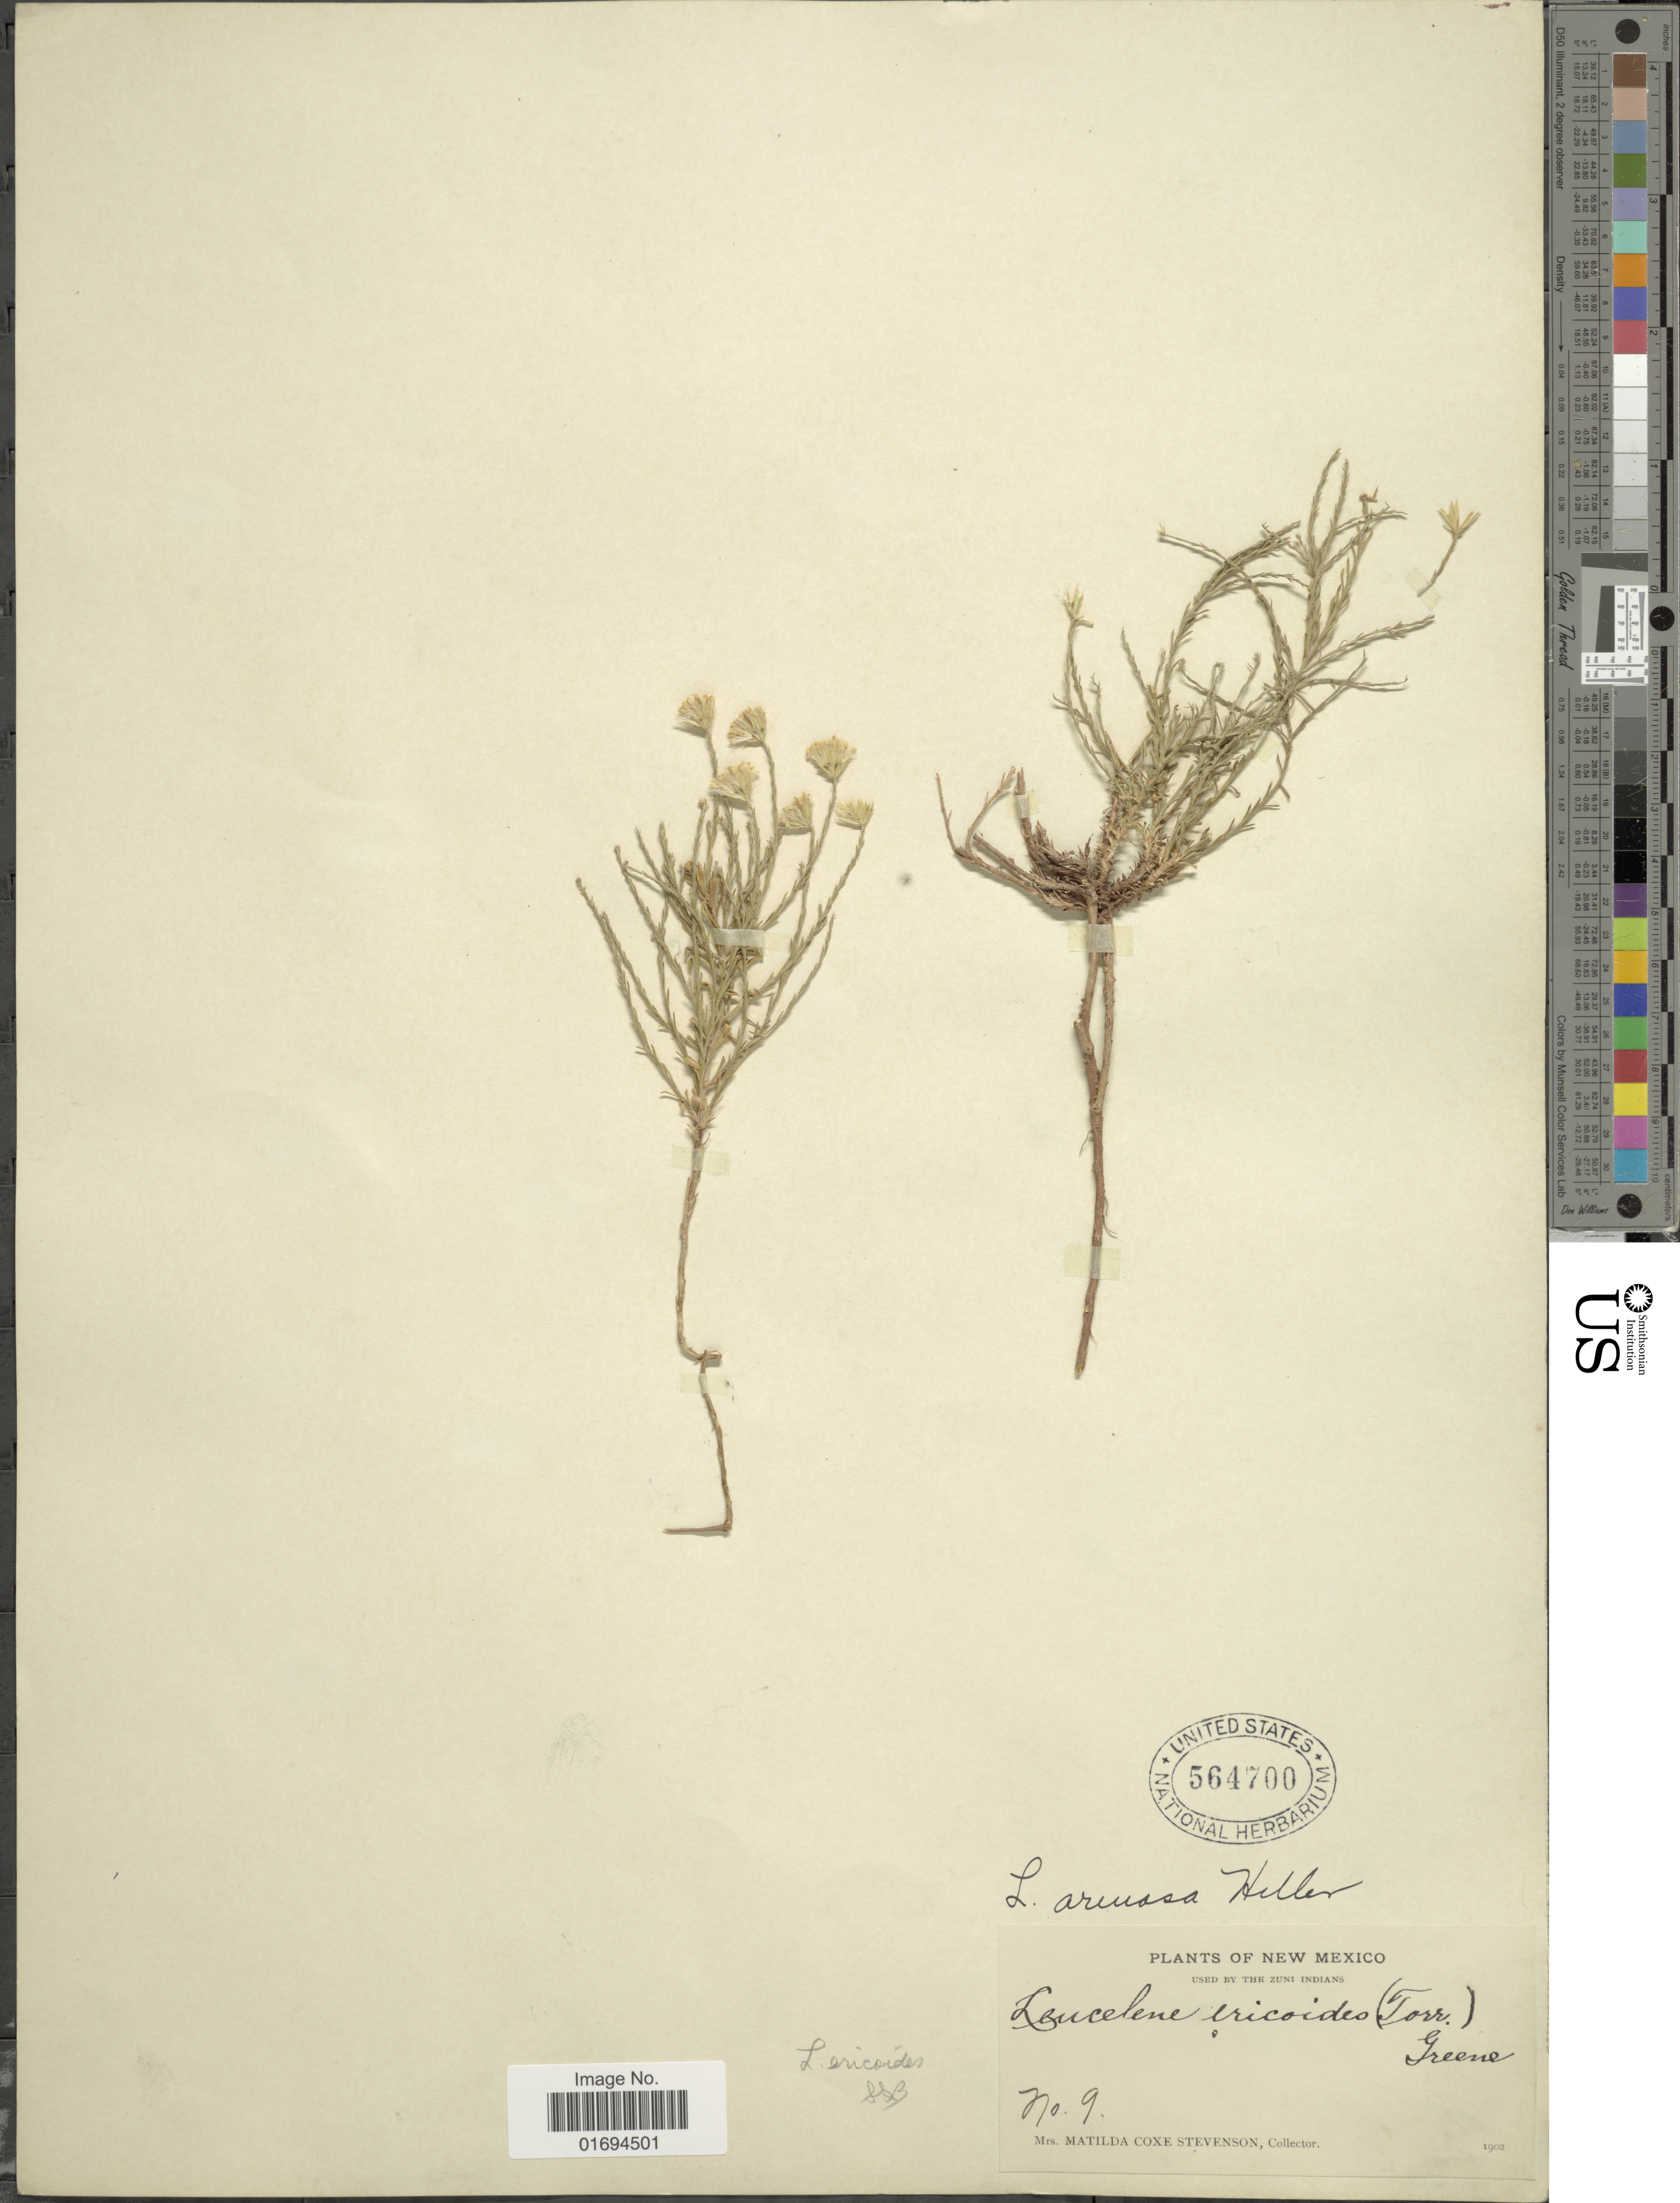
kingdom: Plantae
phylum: Tracheophyta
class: Magnoliopsida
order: Asterales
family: Asteraceae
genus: Chaetopappa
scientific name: Chaetopappa ericoides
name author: (Torr.) G.L. Nesom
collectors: M. Stevenson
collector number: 9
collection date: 1902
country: United States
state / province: New Mexico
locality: New Mexico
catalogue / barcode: US 564700